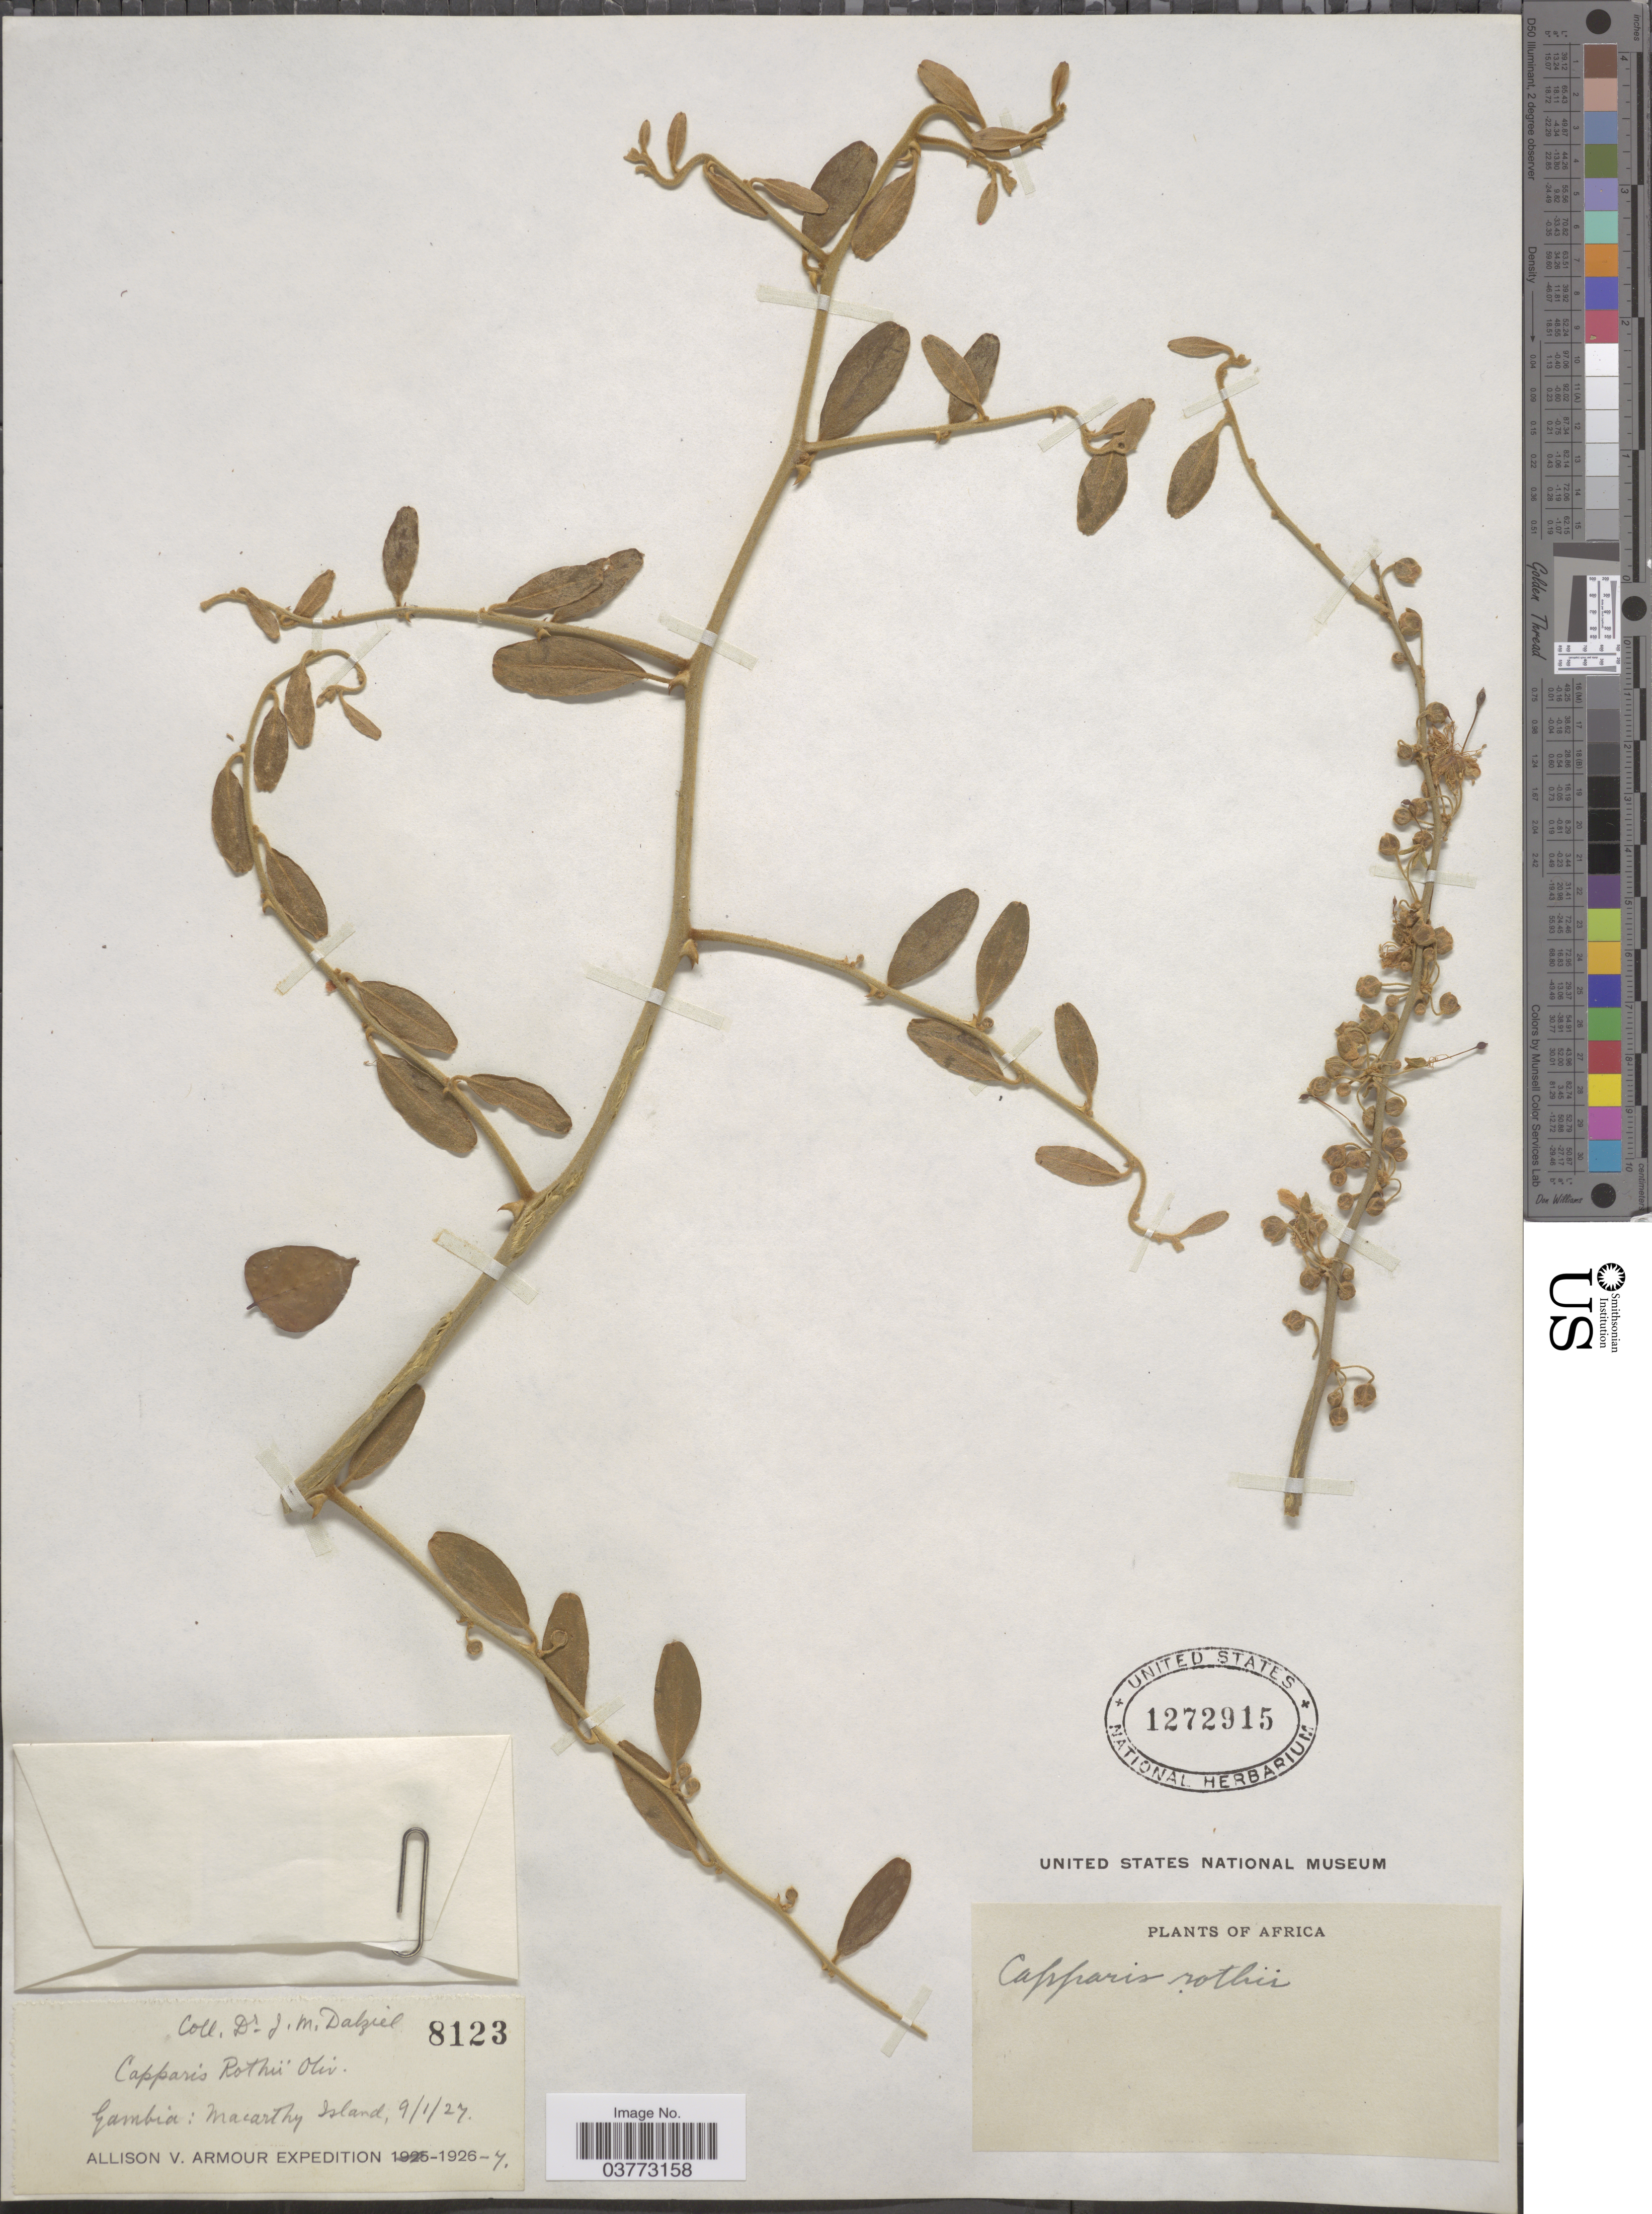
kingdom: Plantae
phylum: Tracheophyta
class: Magnoliopsida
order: Brassicales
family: Capparaceae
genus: Capparis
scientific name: Capparis rothii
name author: Oliv.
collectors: J. Dalziel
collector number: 8123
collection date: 1927-01-09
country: Gambia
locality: Macarthy Island.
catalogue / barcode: US 1272915